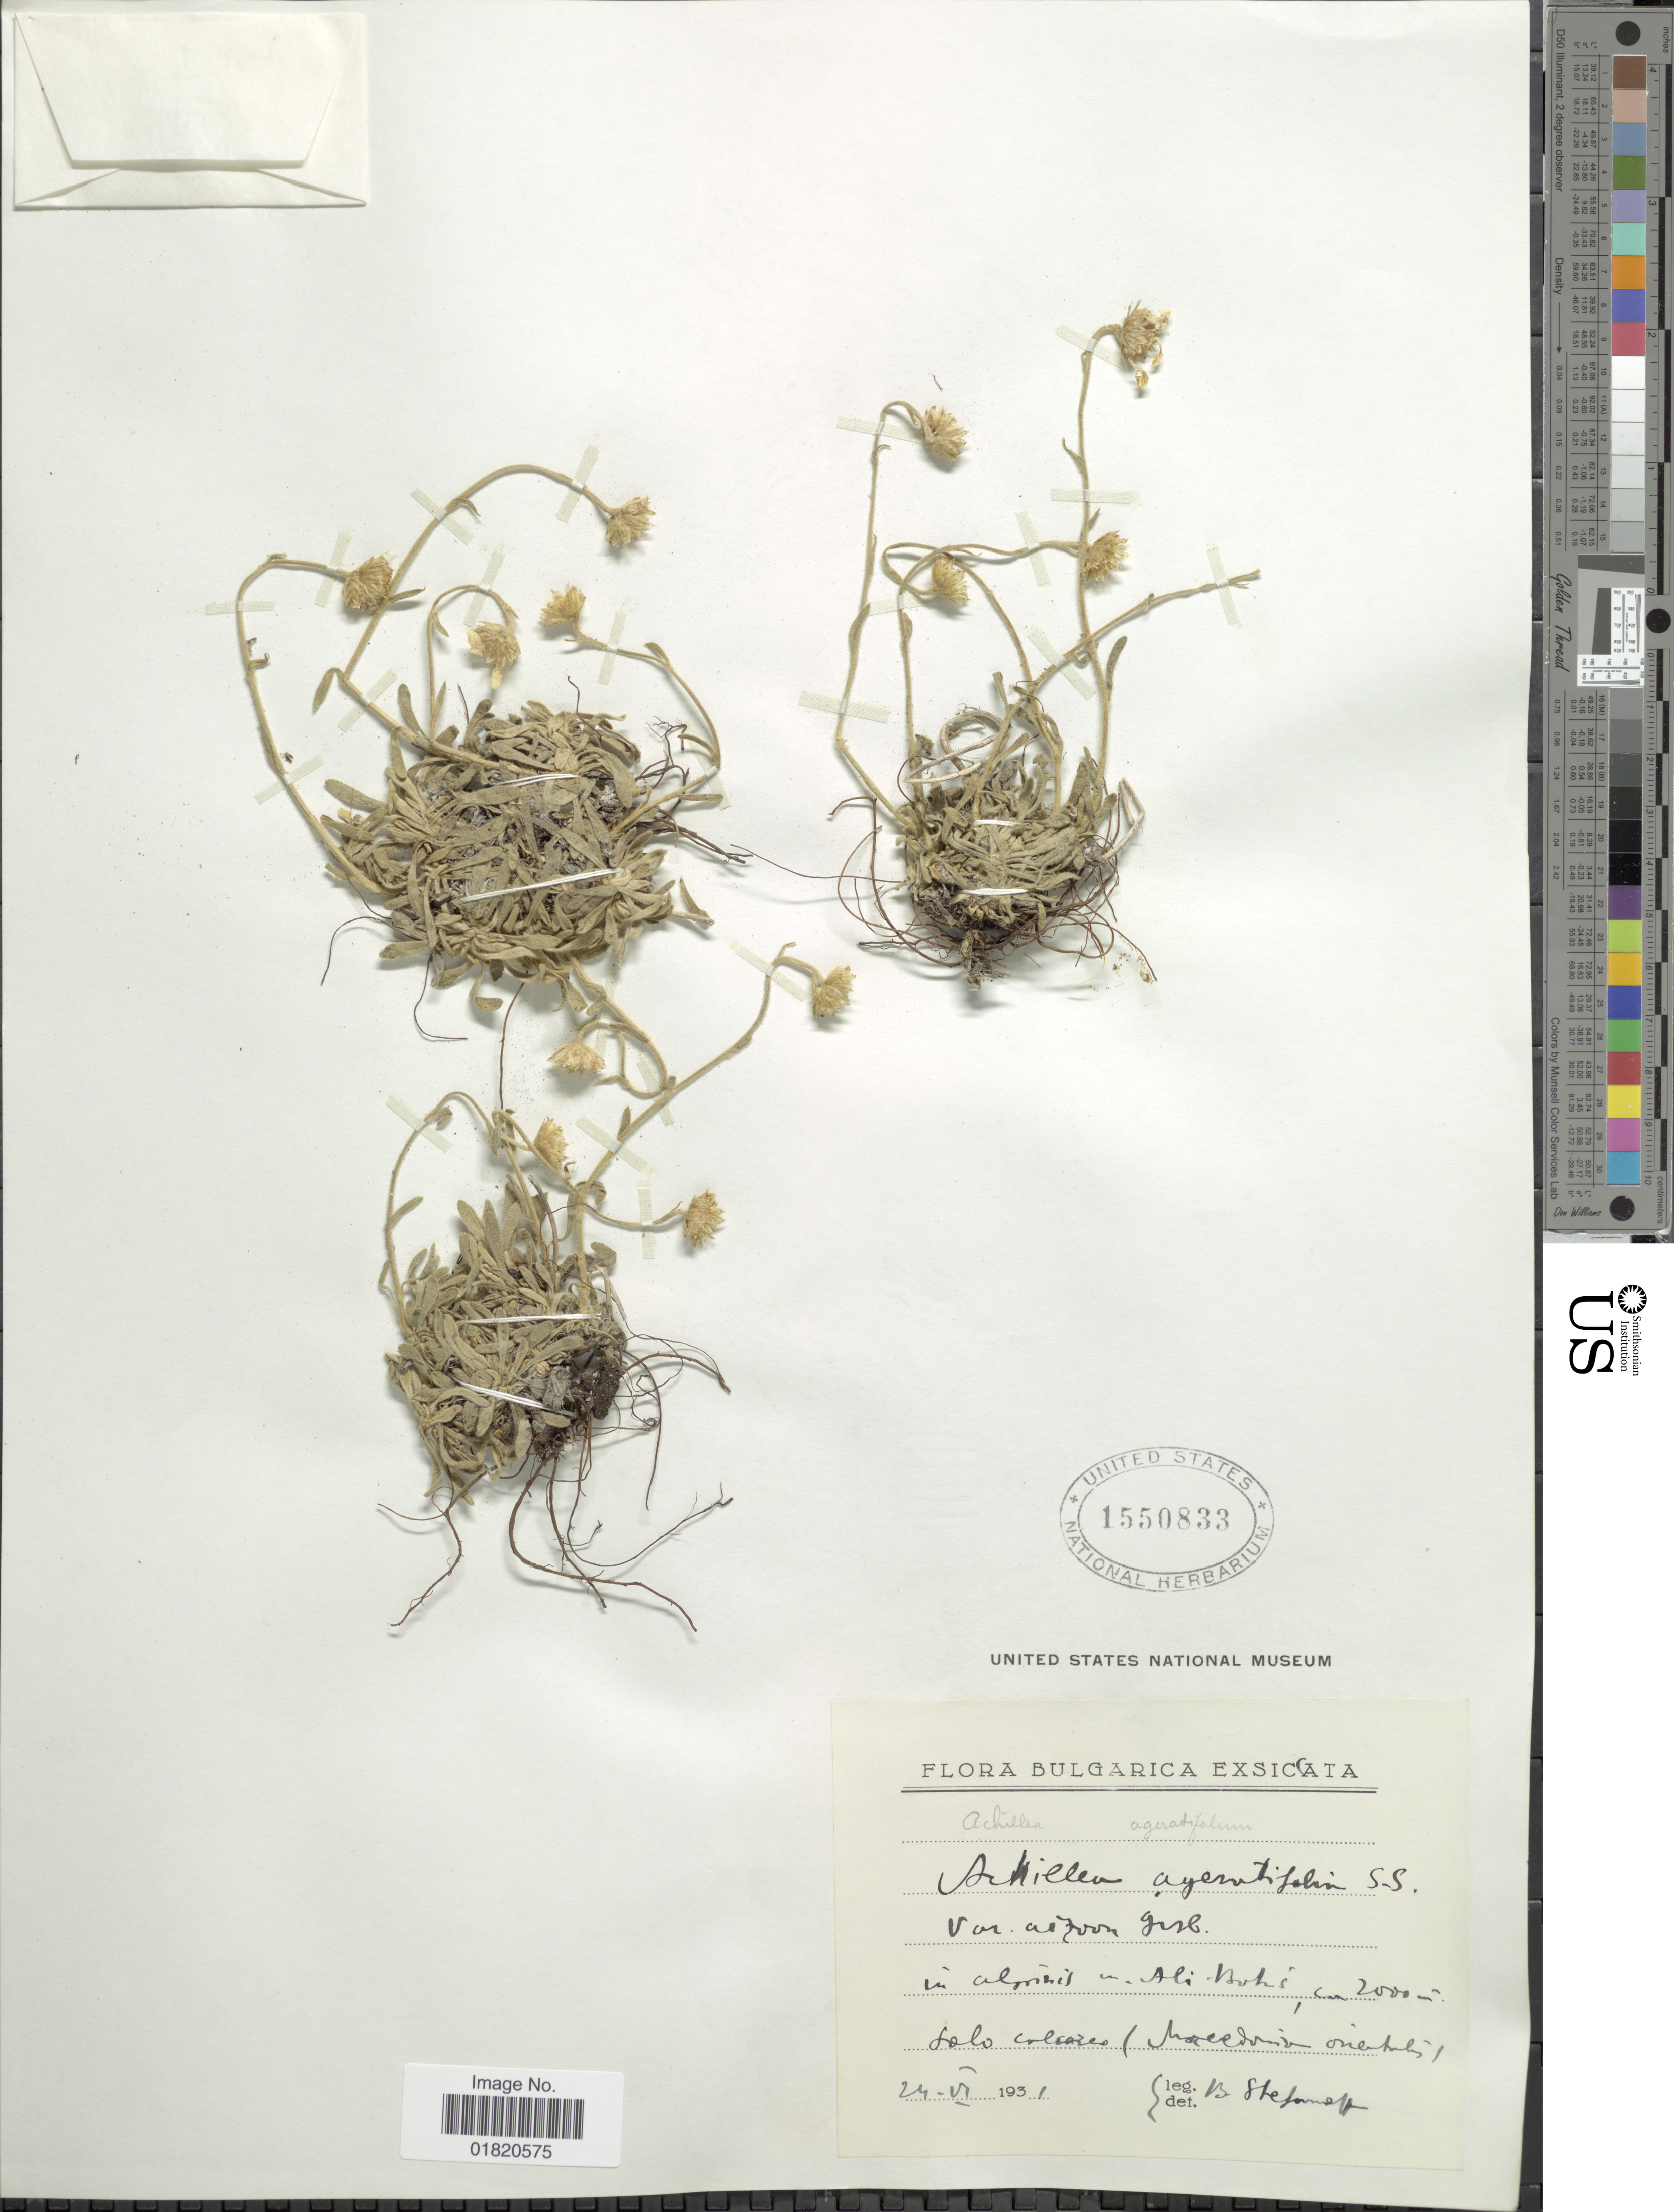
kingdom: Plantae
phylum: Tracheophyta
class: Magnoliopsida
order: Asterales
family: Asteraceae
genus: Achillea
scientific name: Achillea argentifolium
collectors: B. Stefanoff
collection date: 1931-06-24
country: Bulgaria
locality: In alpores in. Ali Bohs, Solo calcares (Macedonia orientalis) [interpreted]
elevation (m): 2000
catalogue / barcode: US 1550833